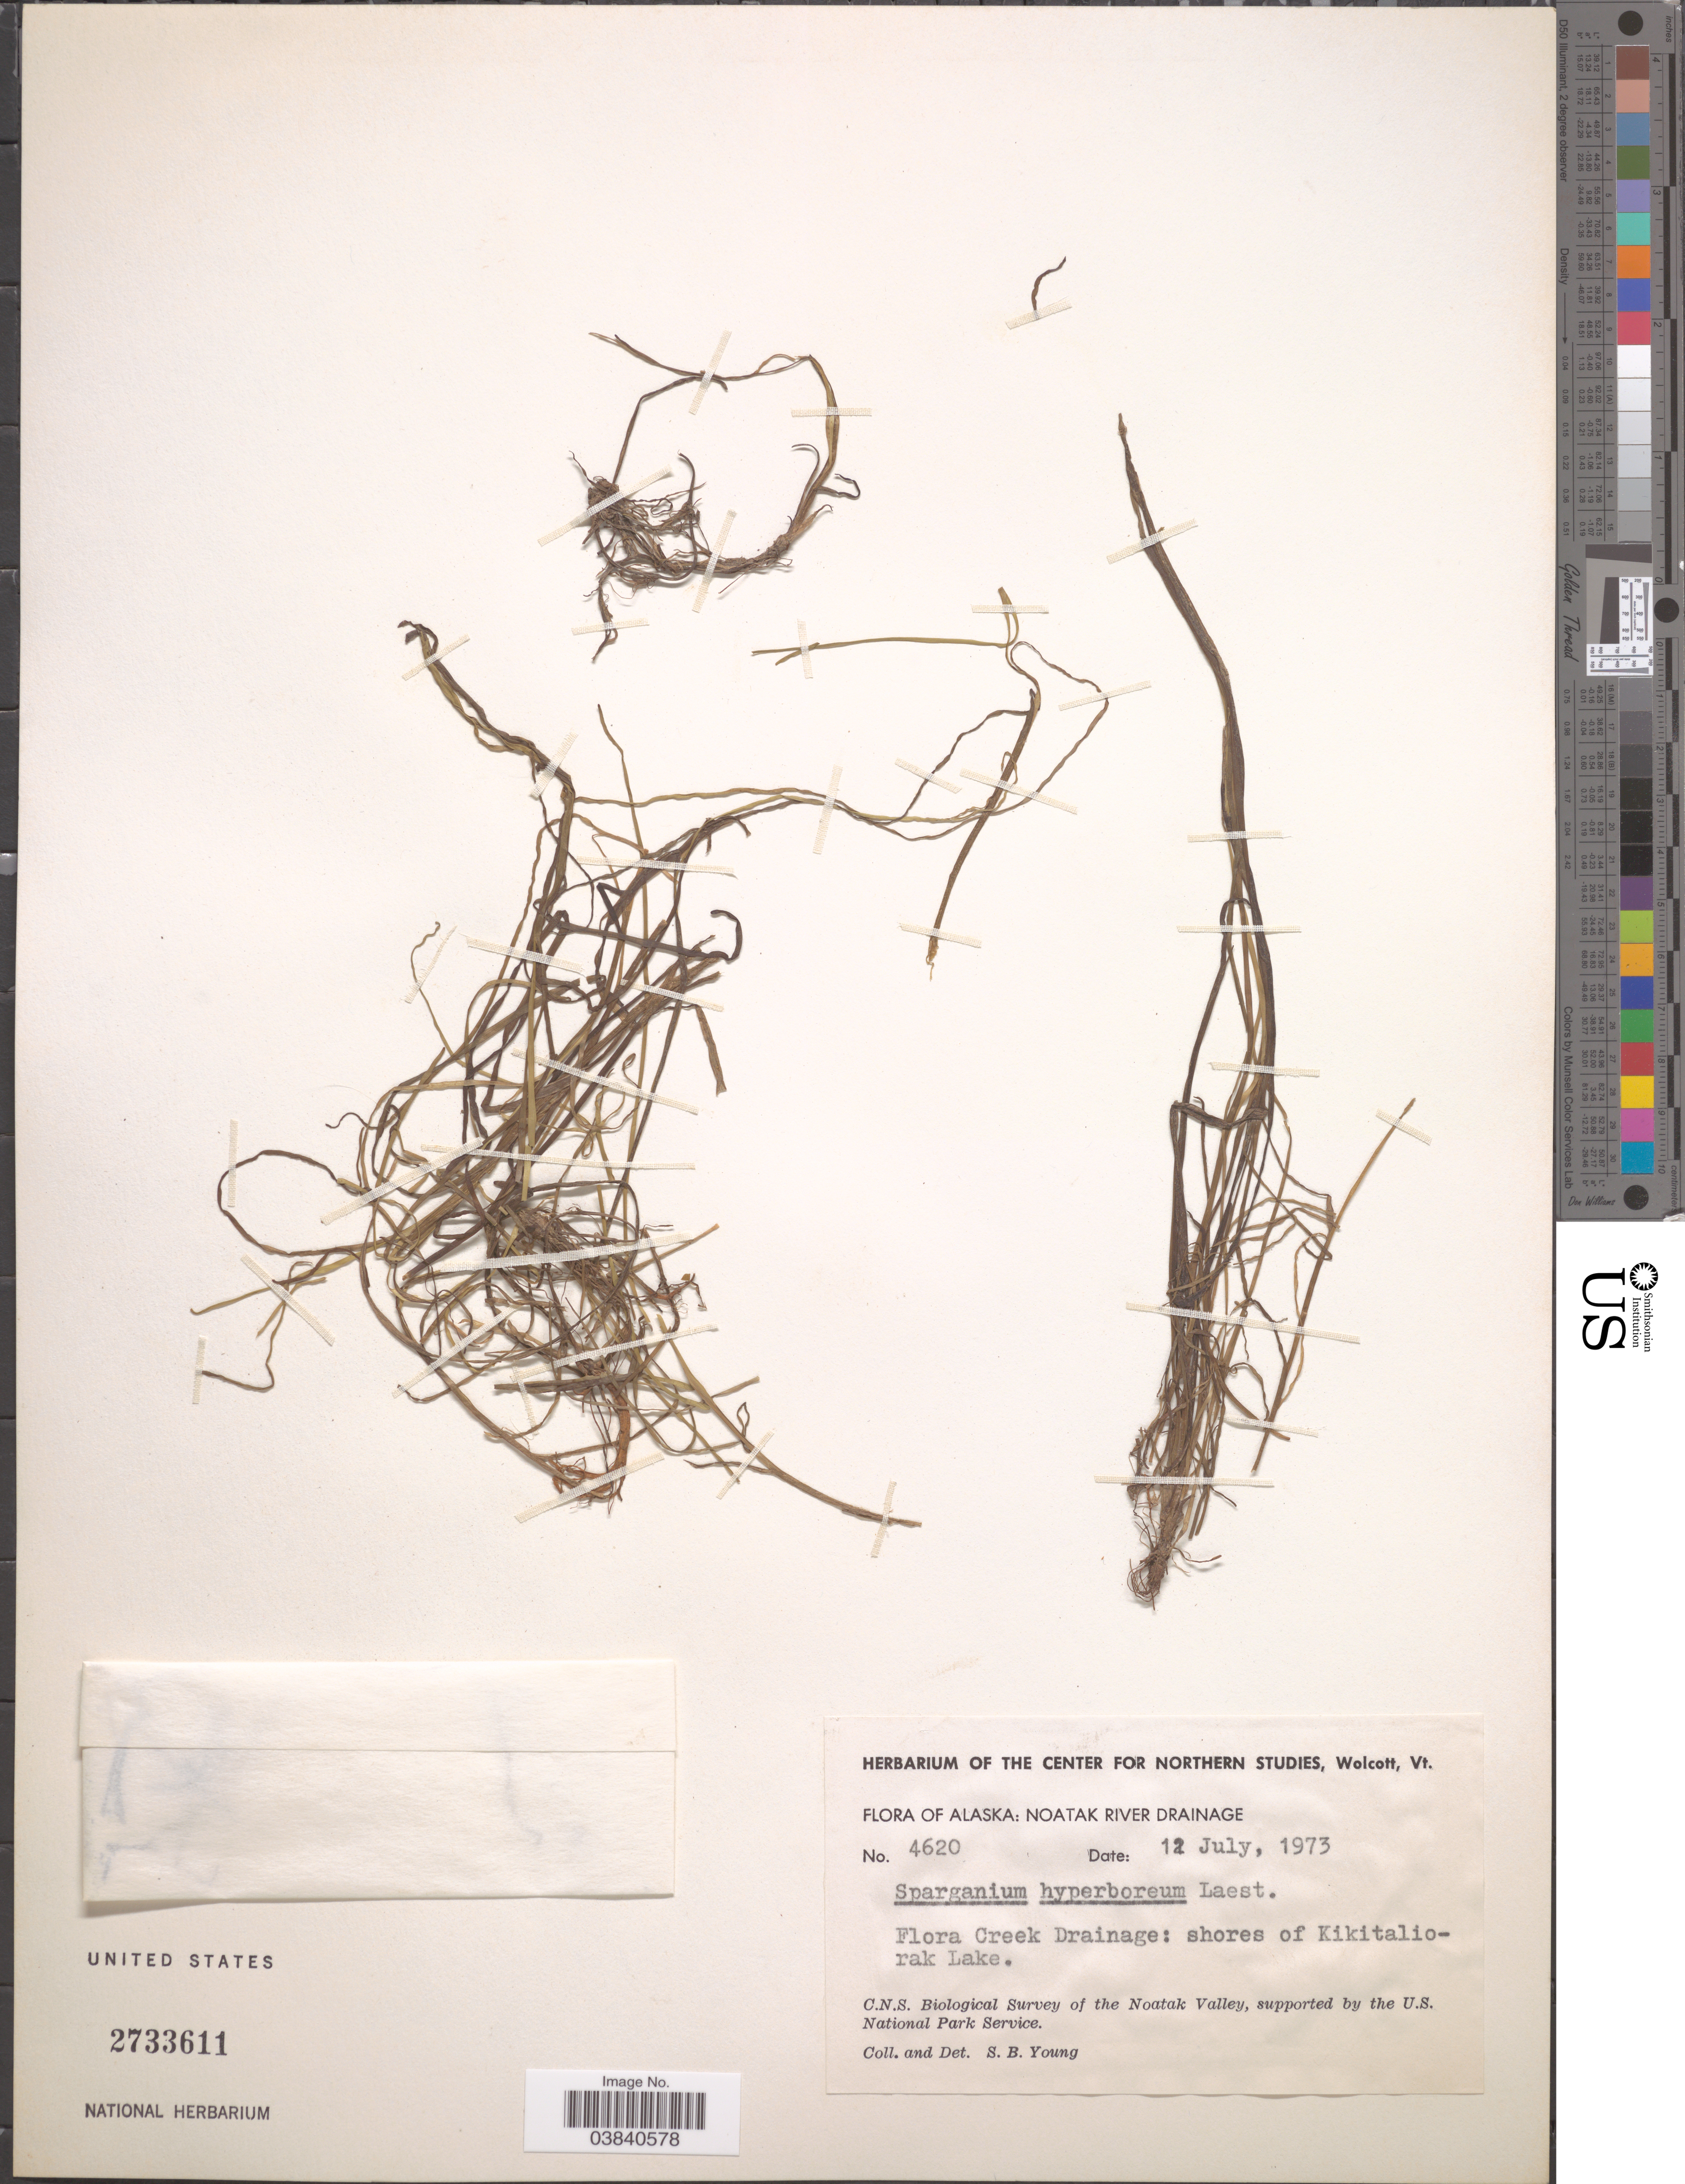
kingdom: Plantae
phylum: Tracheophyta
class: Liliopsida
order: Poales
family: Typhaceae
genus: Sparganium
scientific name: Sparganium hyperboreum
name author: Beurl. ex Laest.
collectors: S. Young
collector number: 4620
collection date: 1973-07-12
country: United States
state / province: Alaska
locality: Noatak River Drainage. Flora Creek Drainage: shores of Kikitaliorak Lake.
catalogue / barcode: US 2733611